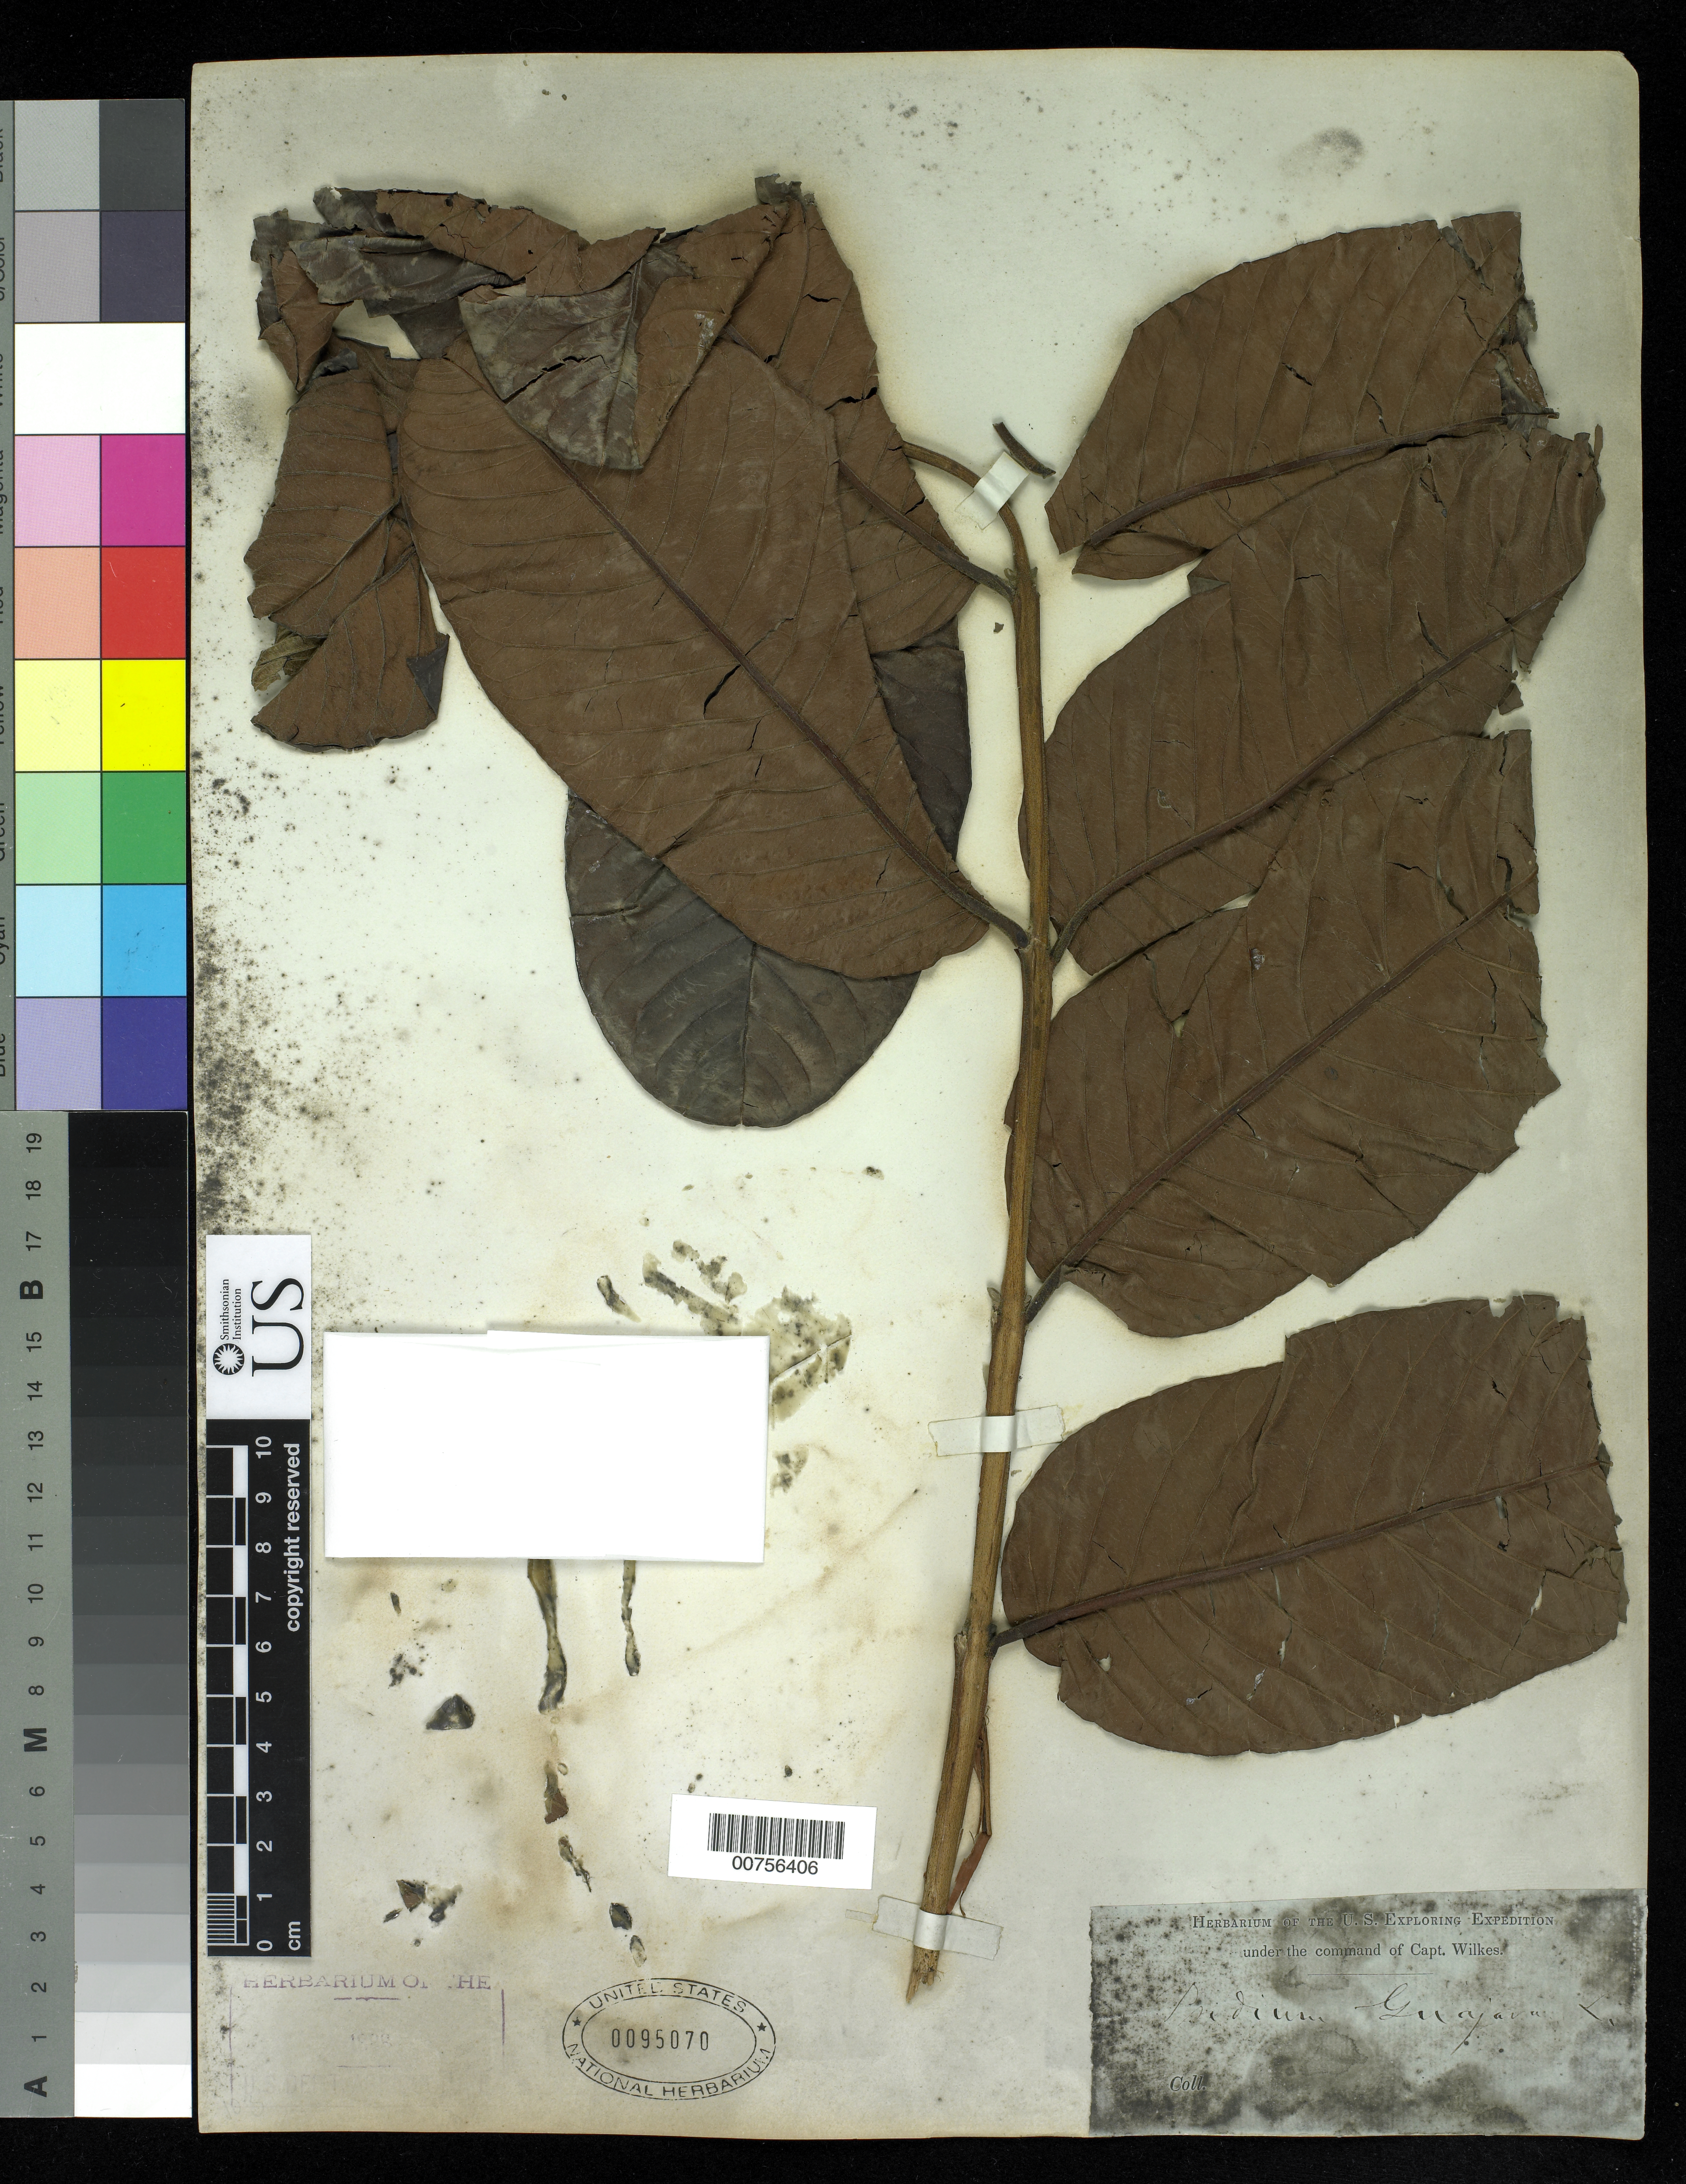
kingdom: Plantae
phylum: Tracheophyta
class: Magnoliopsida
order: Myrtales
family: Myrtaceae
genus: Psidium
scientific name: Psidium guajava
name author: L.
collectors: Wilkes Explor. Exped.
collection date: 1838/1842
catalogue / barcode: US 95070